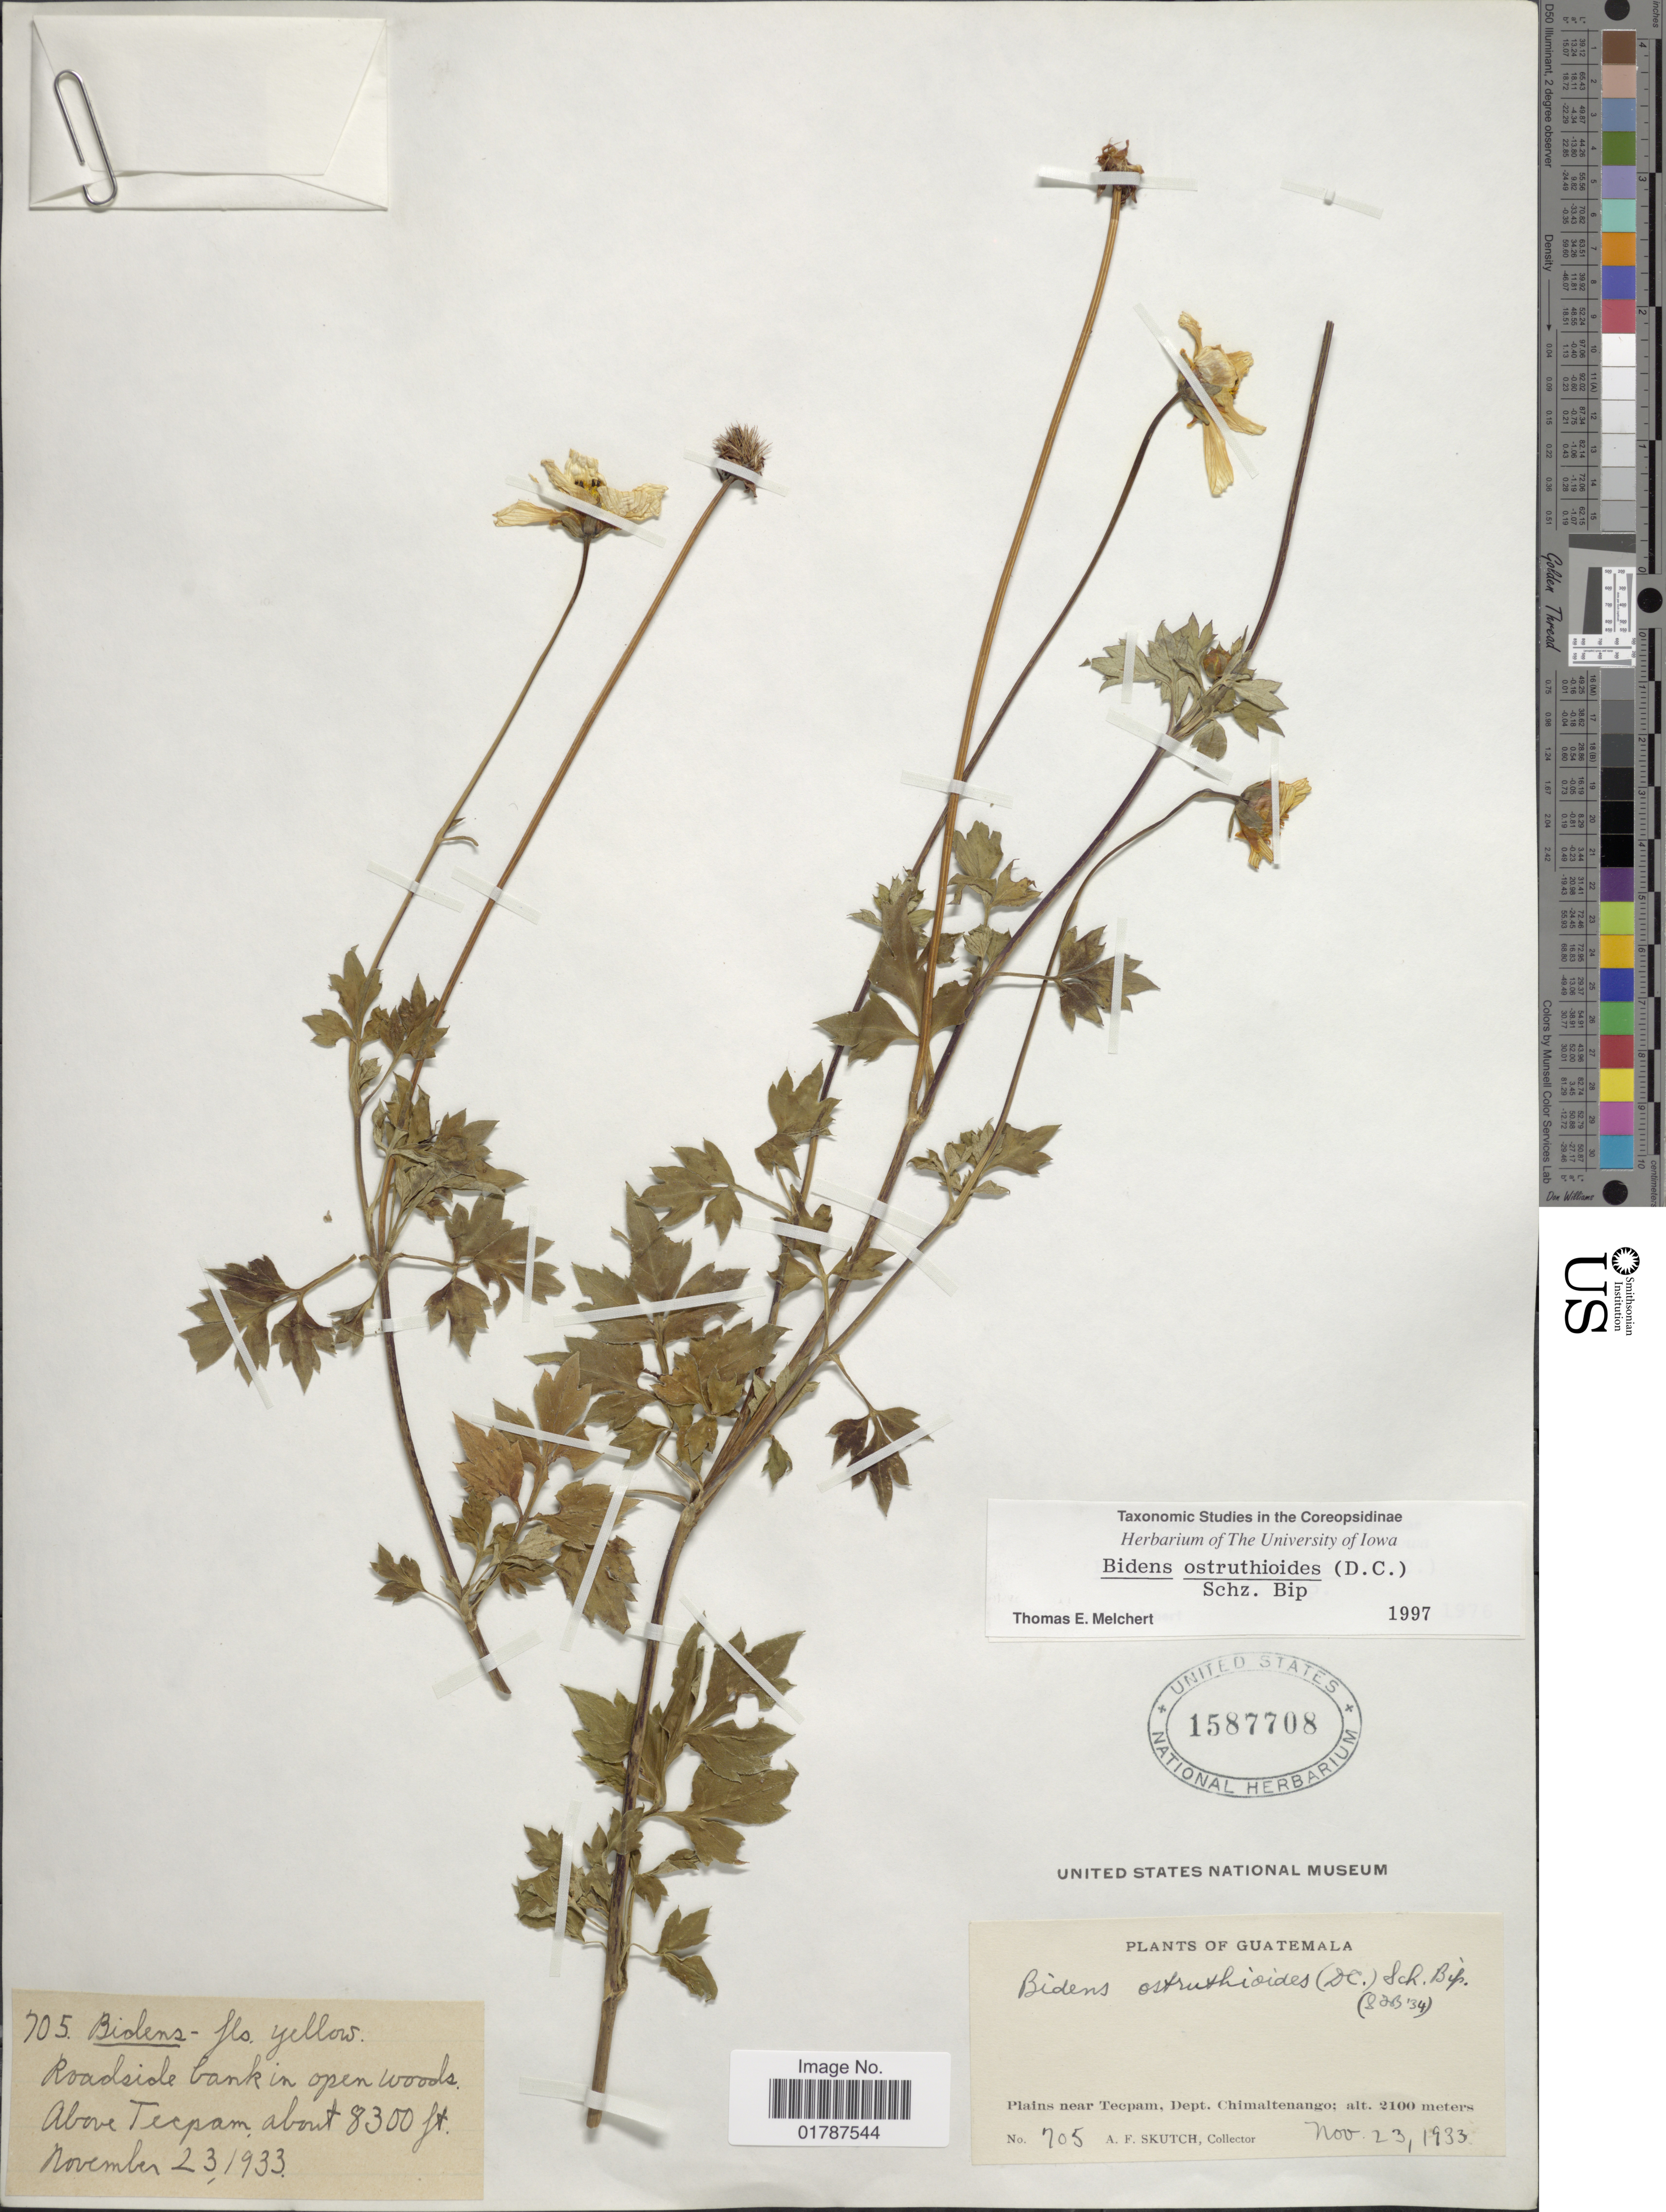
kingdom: Plantae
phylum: Tracheophyta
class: Magnoliopsida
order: Asterales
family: Asteraceae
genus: Bidens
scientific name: Bidens ostruthioides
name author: (DC.) Sch. Bip.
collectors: A. F. Skutch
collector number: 705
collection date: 1933-11-23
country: Guatemala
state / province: Chimaltenango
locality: Plains near Tecpam, Dept. Chimaltenango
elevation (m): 2100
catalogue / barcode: US 1587708